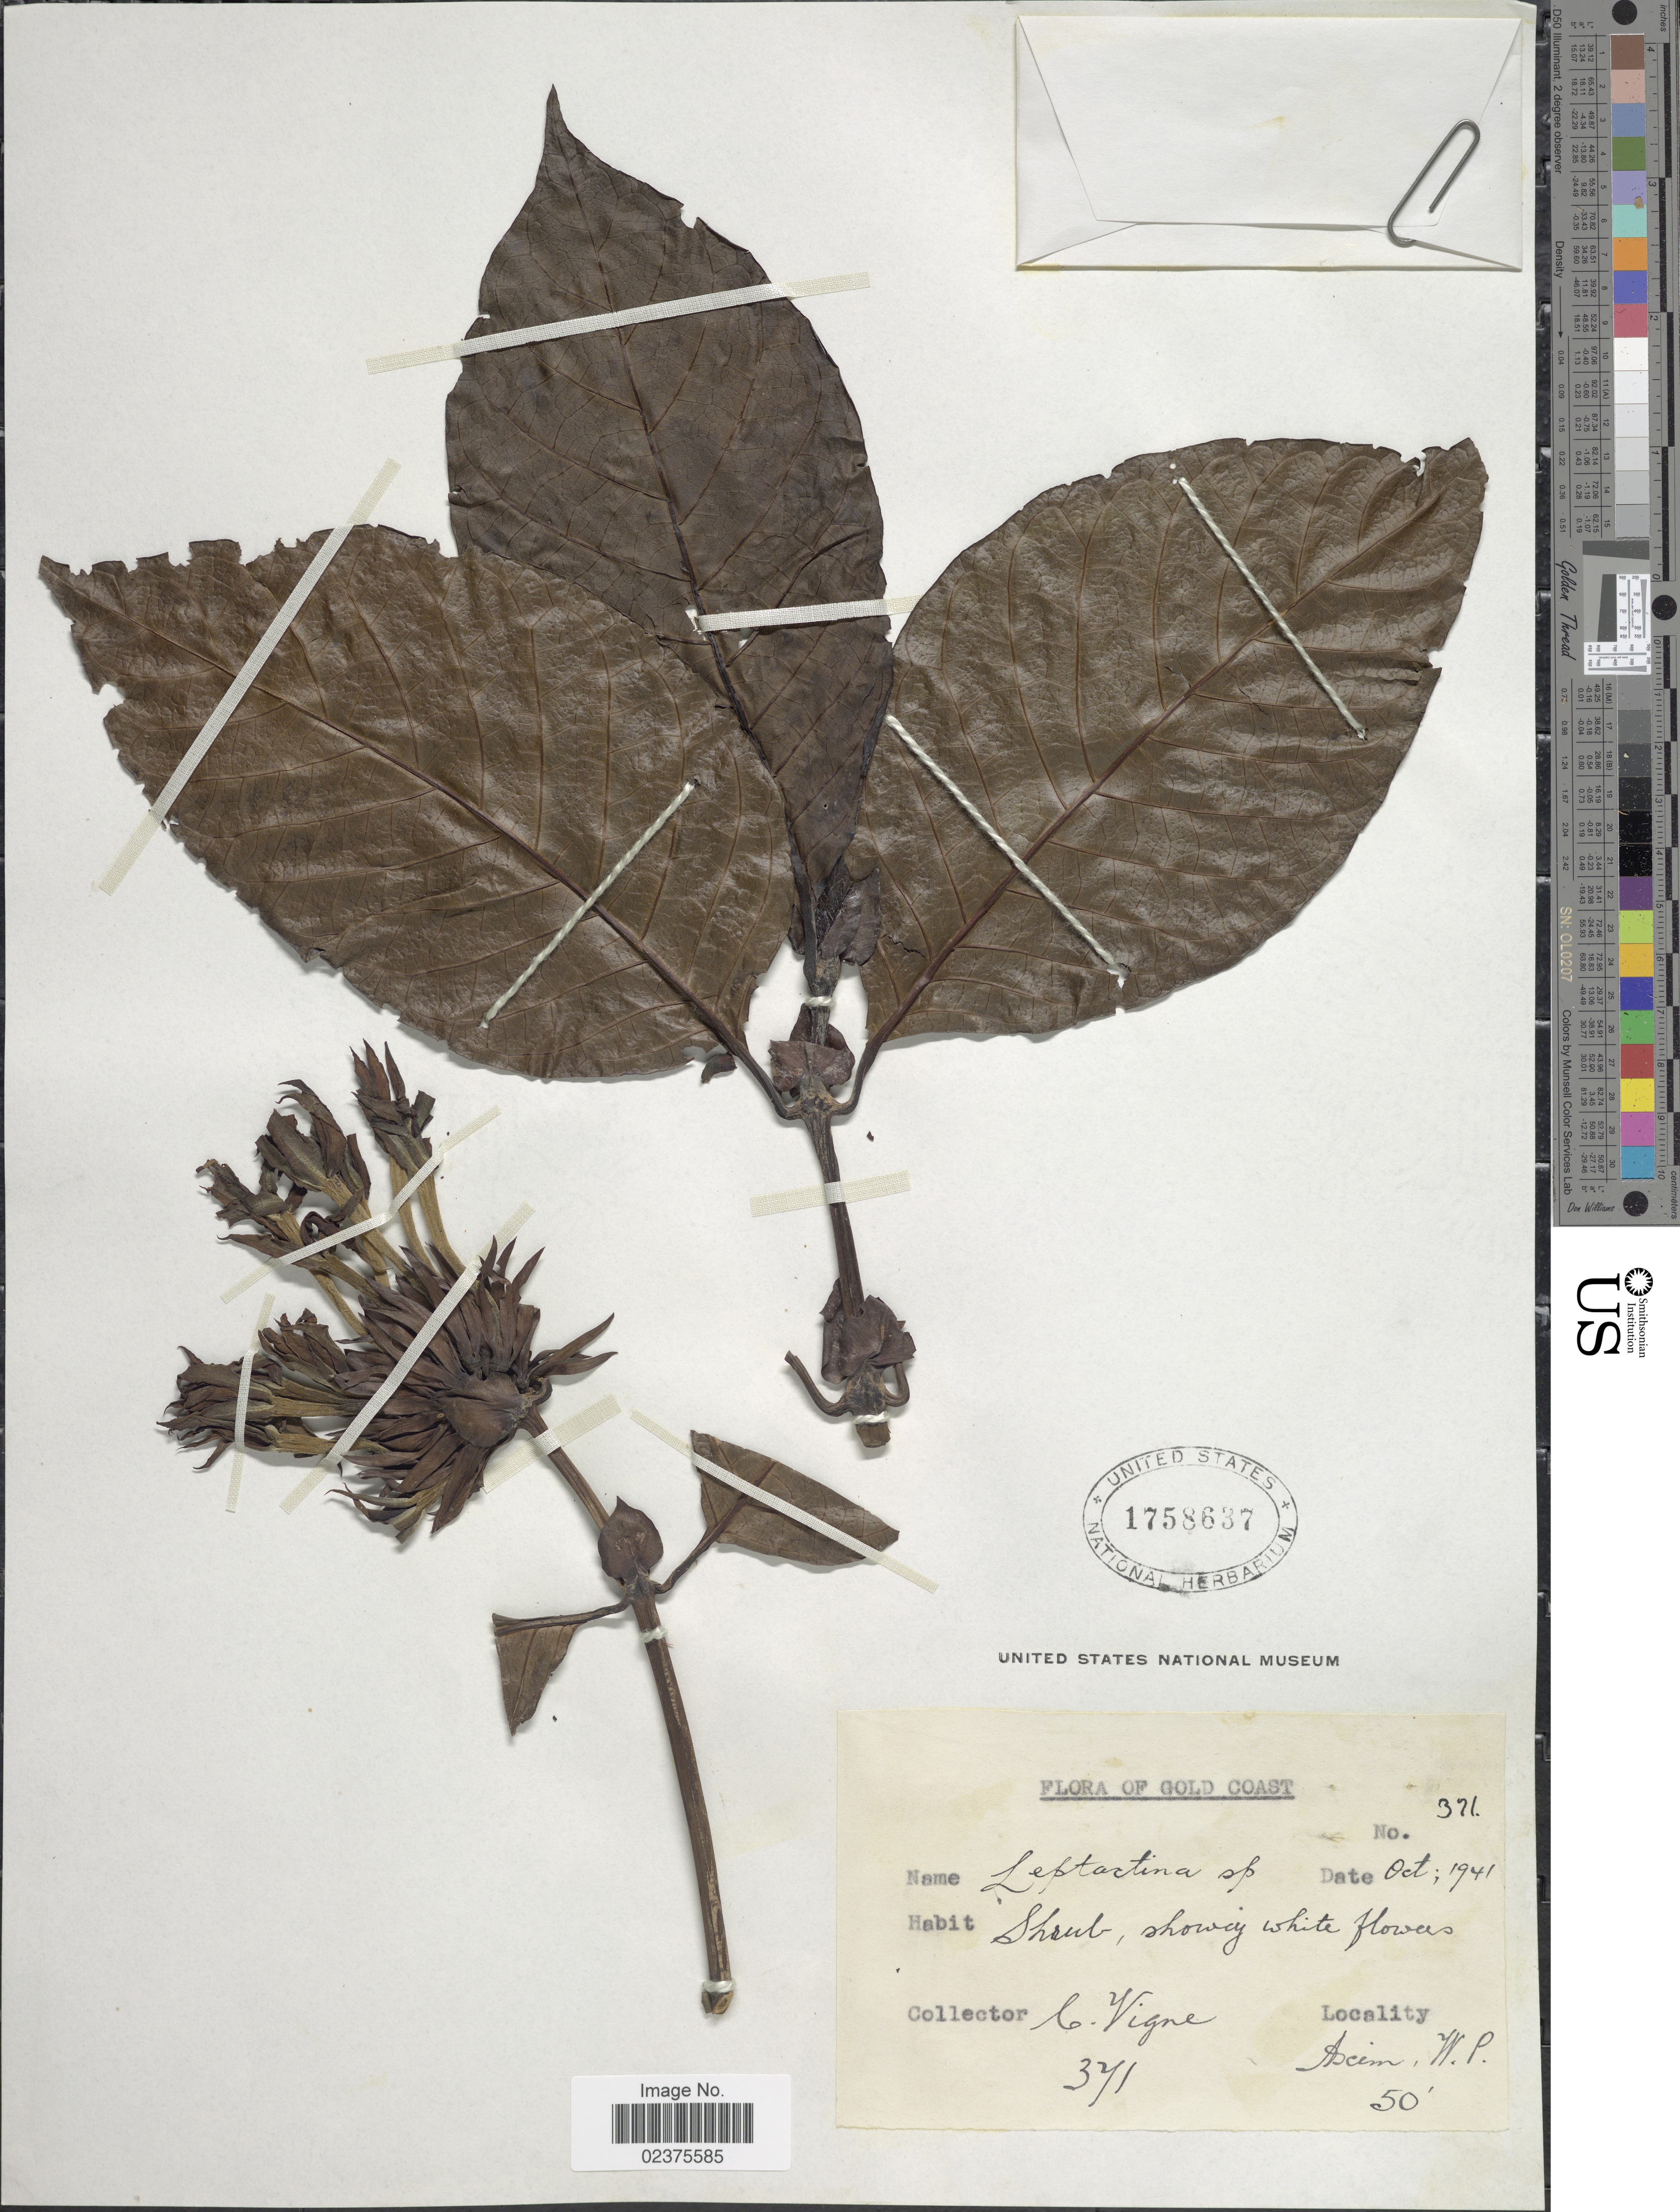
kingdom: Plantae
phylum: Tracheophyta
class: Magnoliopsida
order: Gentianales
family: Rubiaceae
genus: Dictyandra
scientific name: Dictyandra involucrata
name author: (Hook. f.) Hiern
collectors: C. Vigne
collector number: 371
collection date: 1941-10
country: Ghana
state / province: Western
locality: Gold Coast, Axim, W.P.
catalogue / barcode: US 1758637